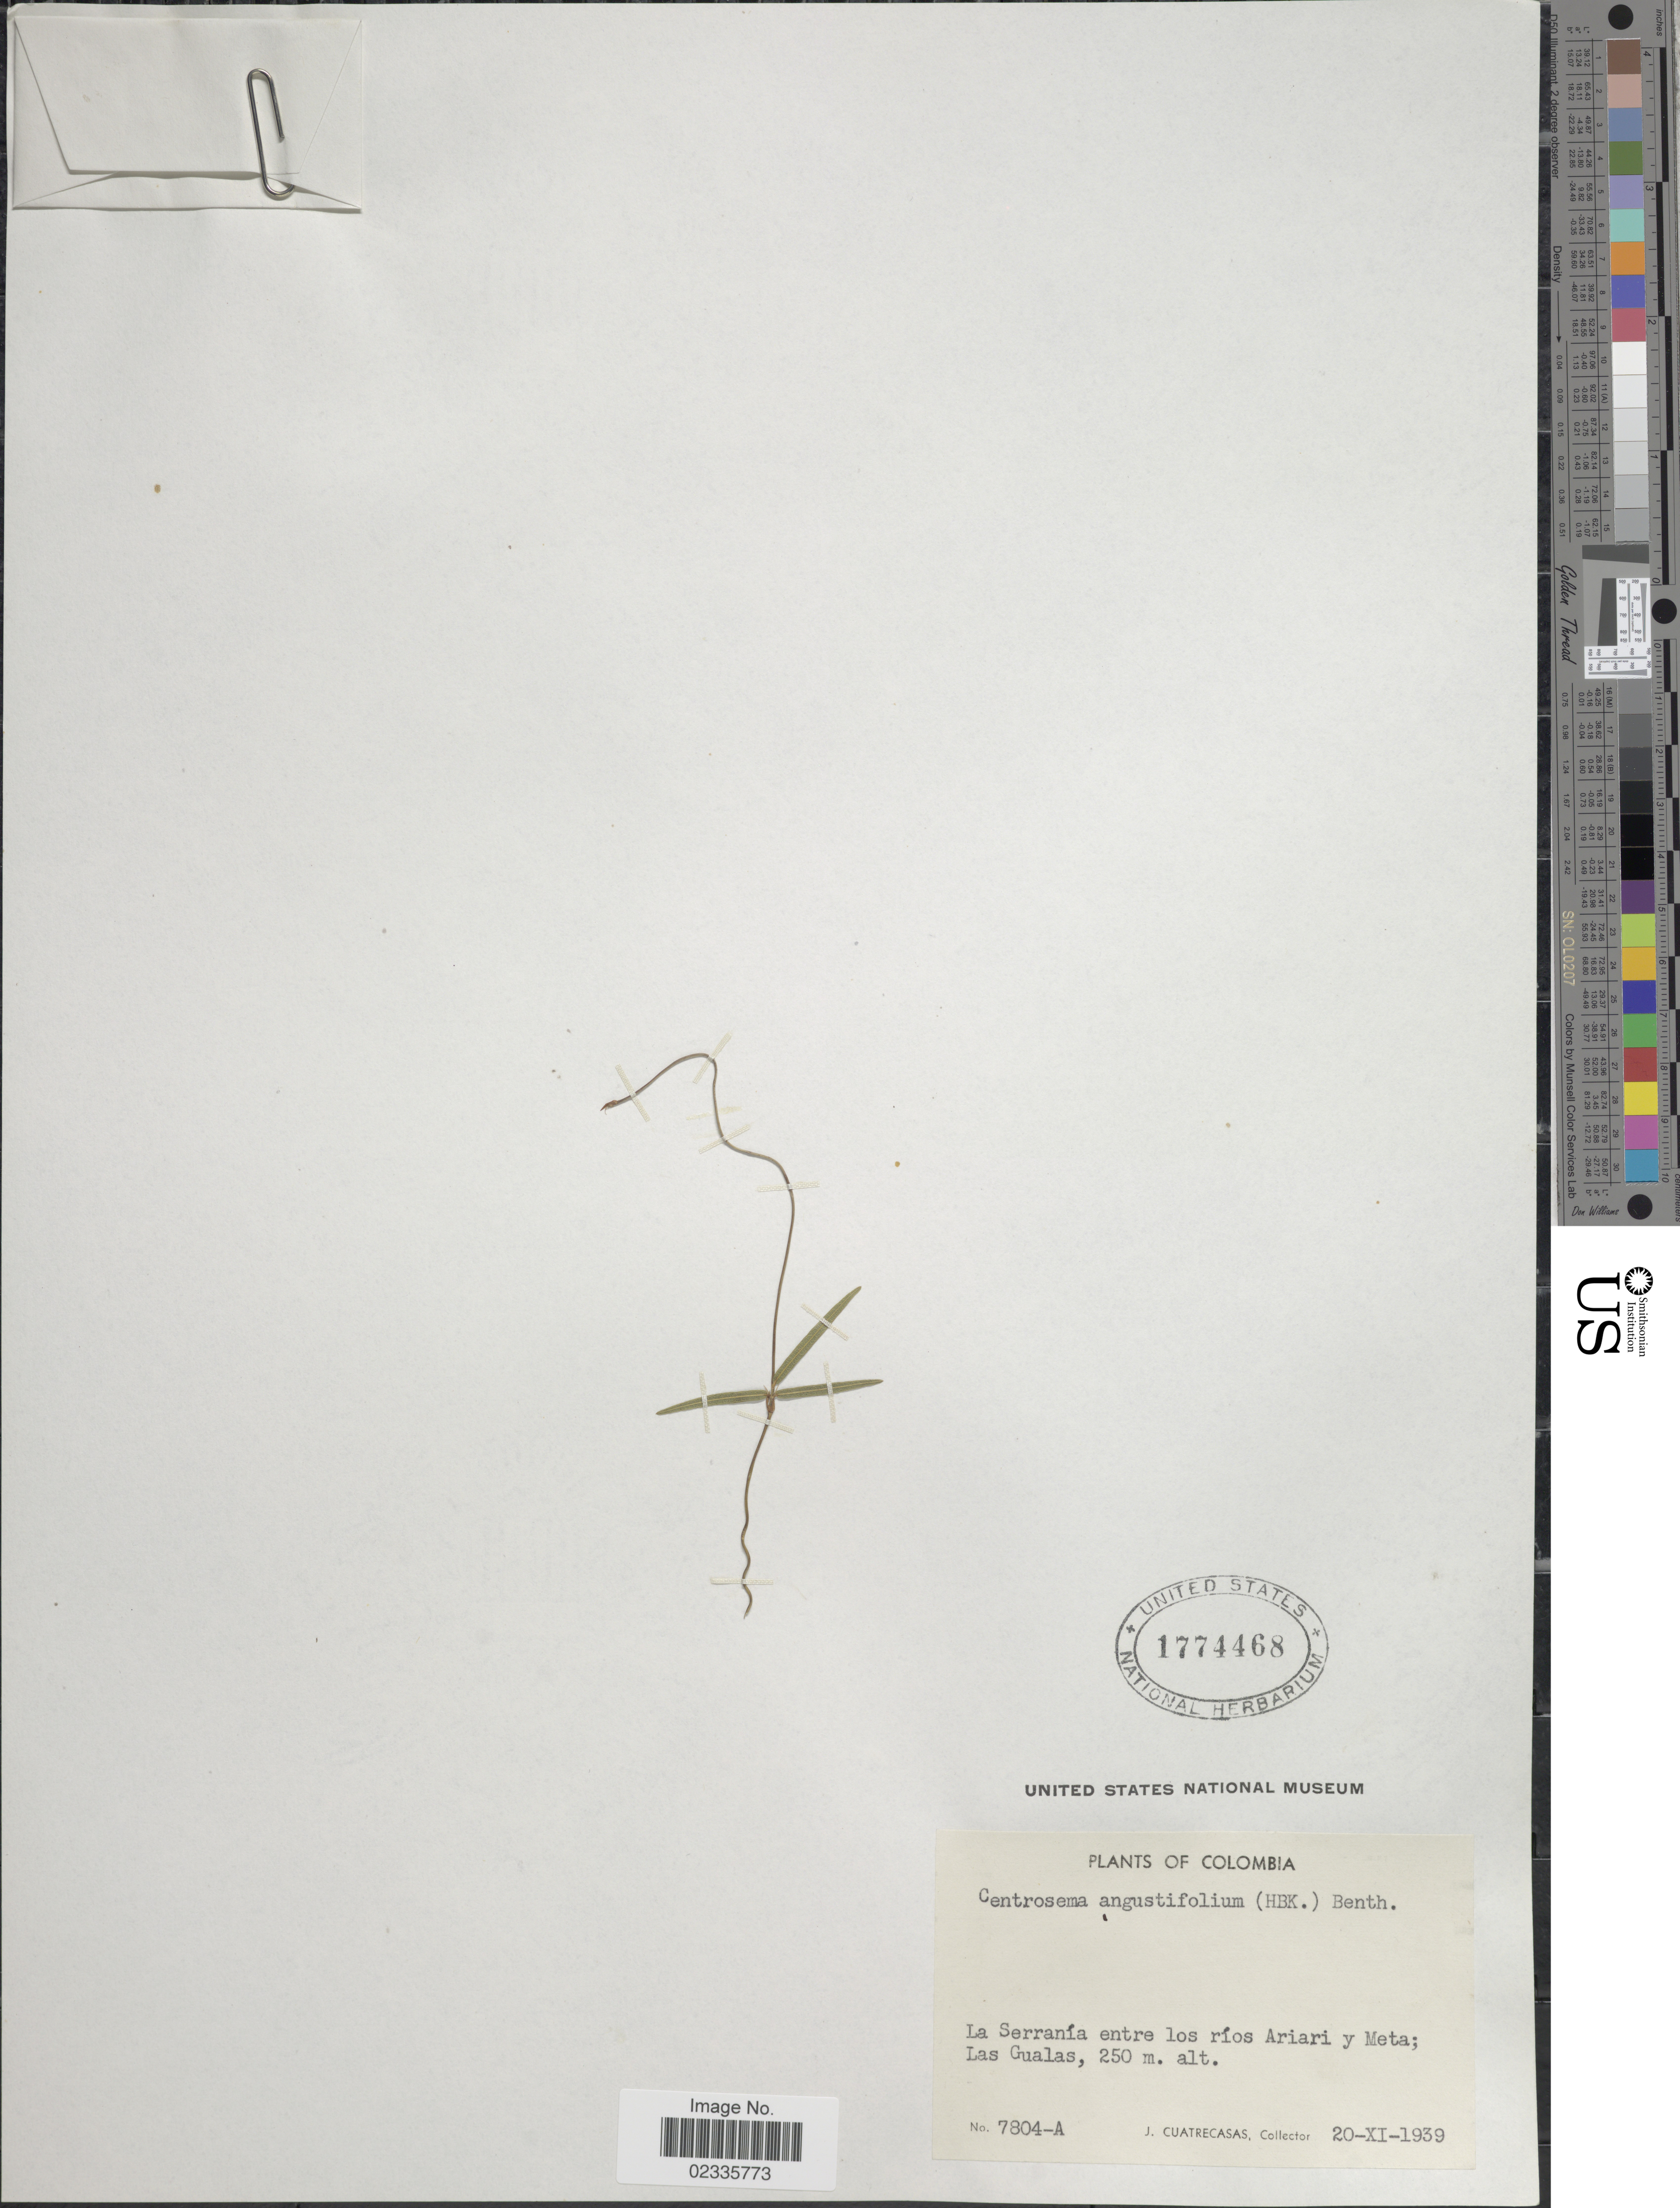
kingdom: Plantae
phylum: Tracheophyta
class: Magnoliopsida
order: Fabales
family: Fabaceae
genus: Centrosema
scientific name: Centrosema angustifolium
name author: (Kunth) Benth.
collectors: J. Cuatrecasas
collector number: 7804-A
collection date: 1939-11-20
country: Colombia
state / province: Meta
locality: La Serrania entre los rios Ariari y Meta: Las Gualas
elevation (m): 250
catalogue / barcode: US 1774468